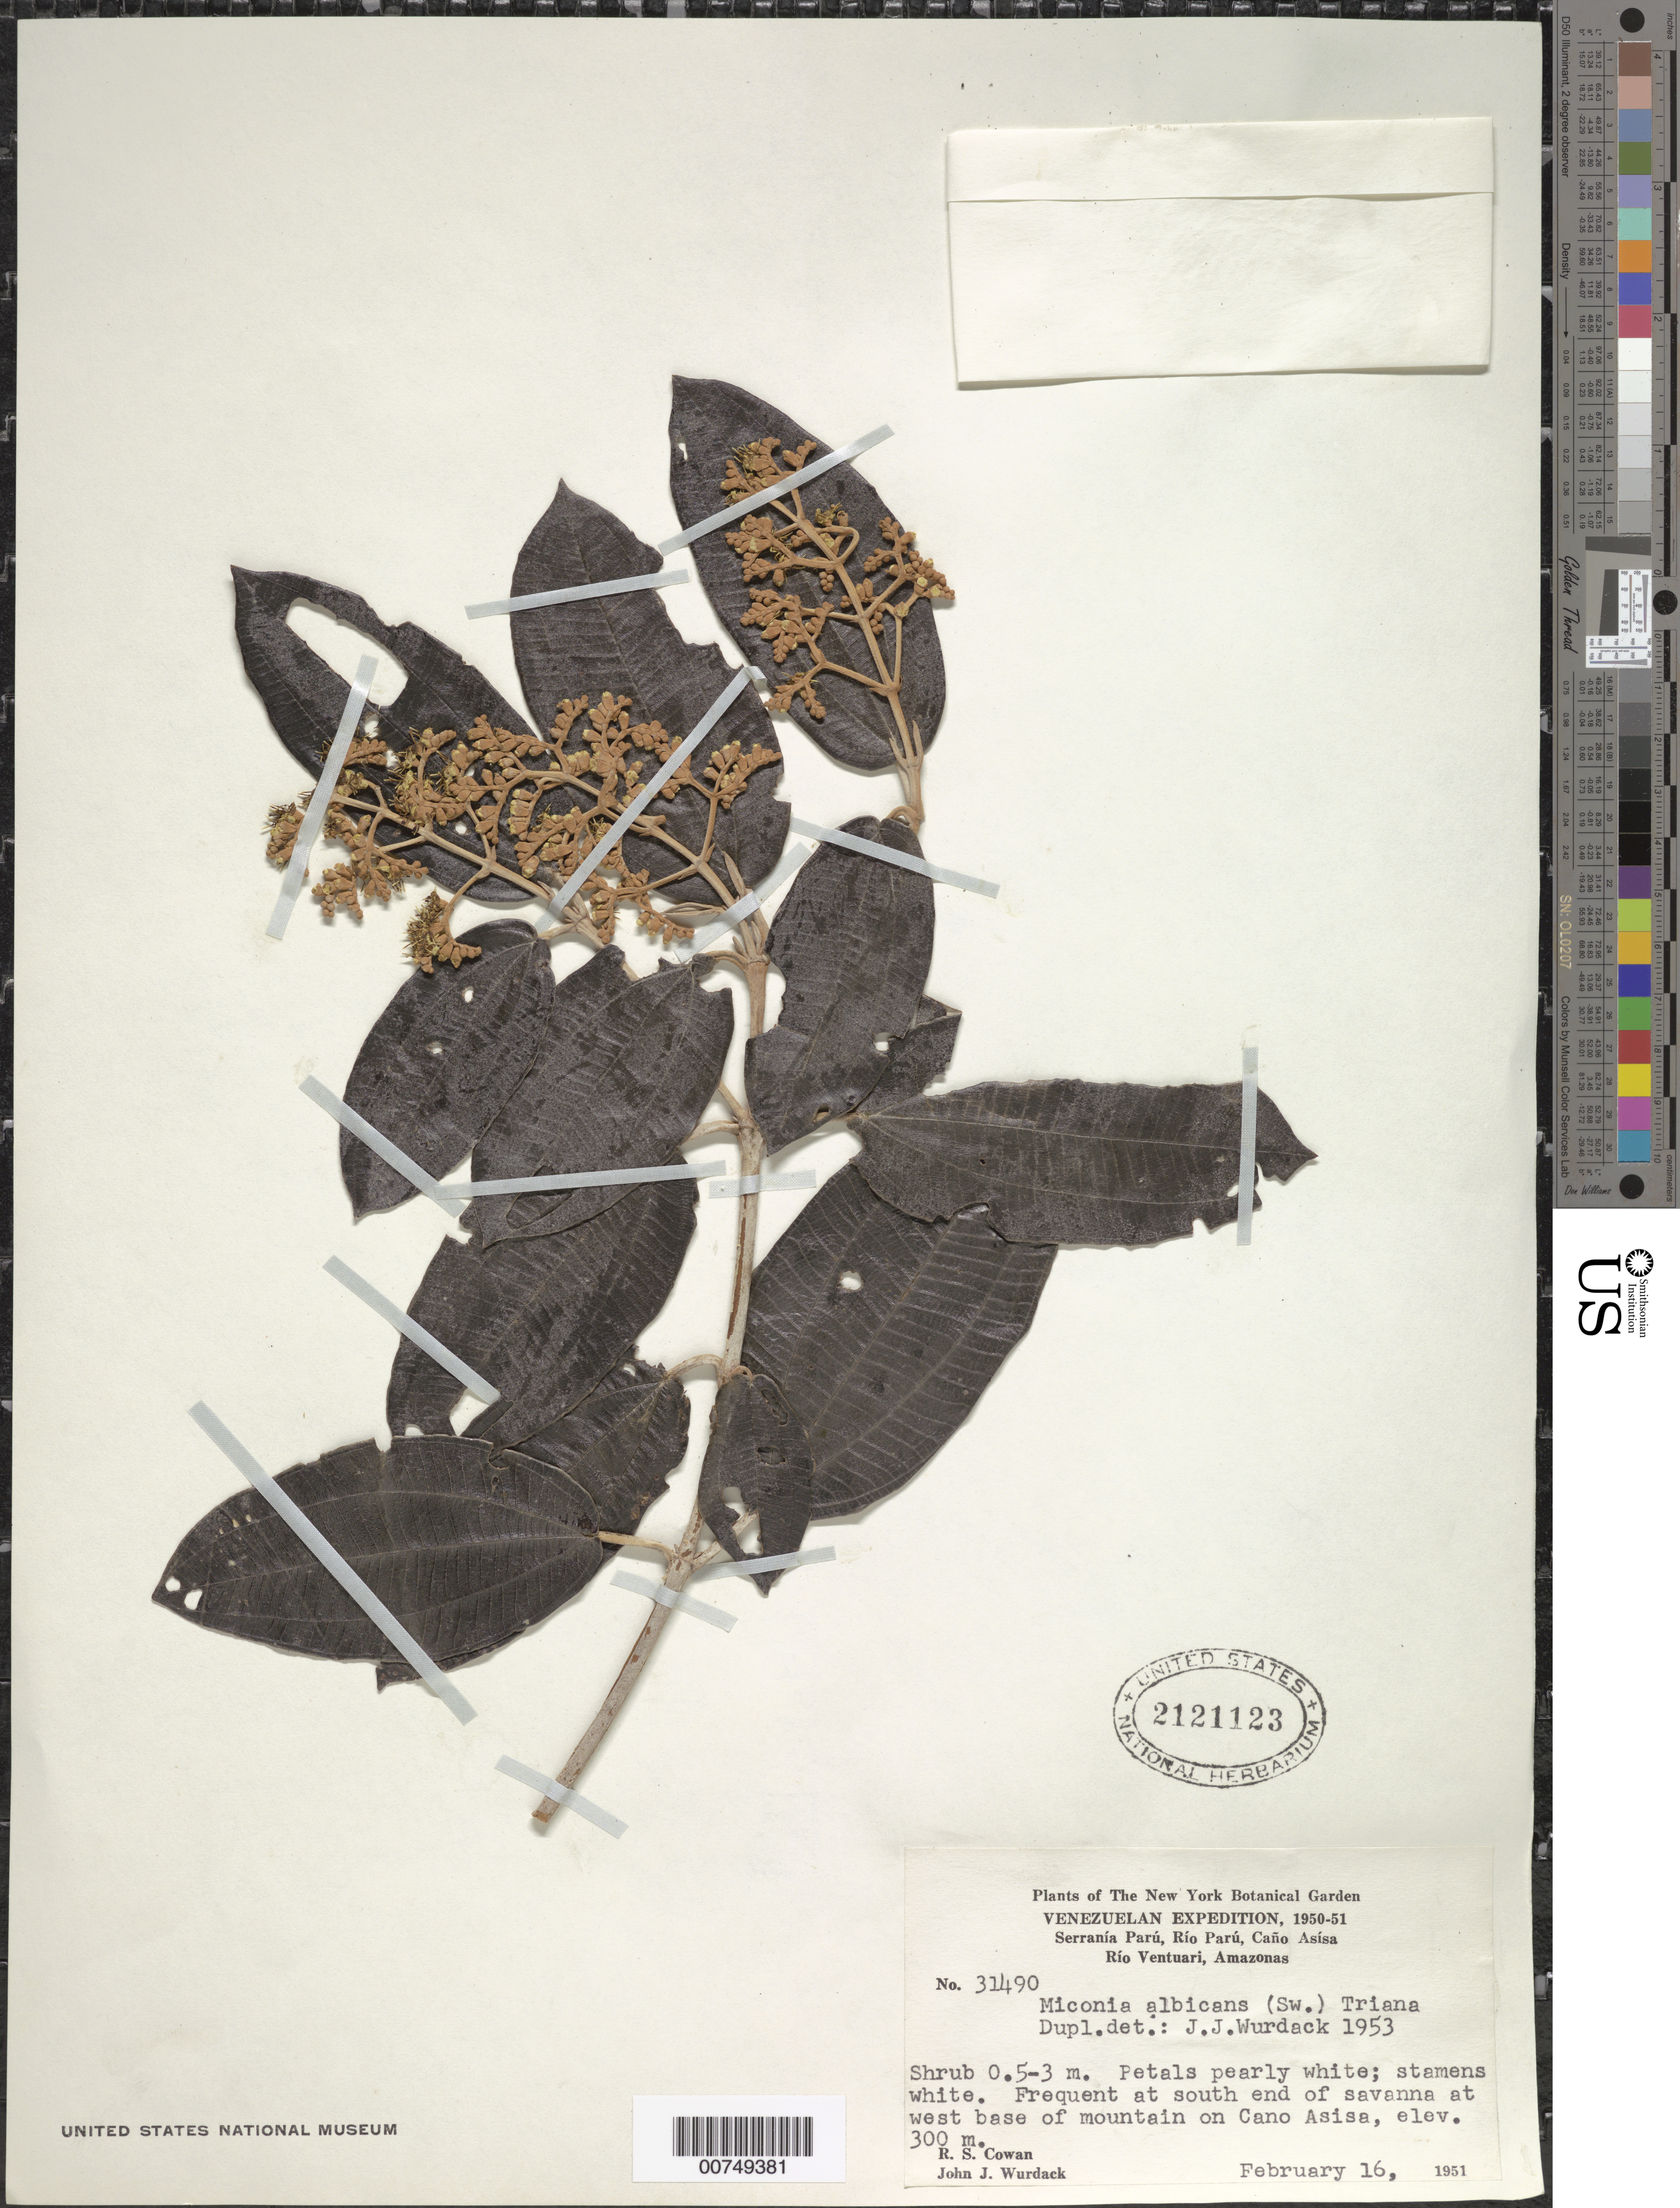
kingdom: Plantae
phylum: Tracheophyta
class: Magnoliopsida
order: Myrtales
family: Melastomataceae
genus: Miconia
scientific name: Miconia albicans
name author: (Sw.) Triana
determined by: Wurdack, John J., (US), US (UNITED STATES)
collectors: R. S. Cowan & J. J. Wurdack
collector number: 31490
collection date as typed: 16-Feb-51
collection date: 1951-02-16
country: Venezuela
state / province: Amazonas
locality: Caño Asisa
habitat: South end of savanna at west base of mountain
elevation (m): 300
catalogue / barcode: US 2121123